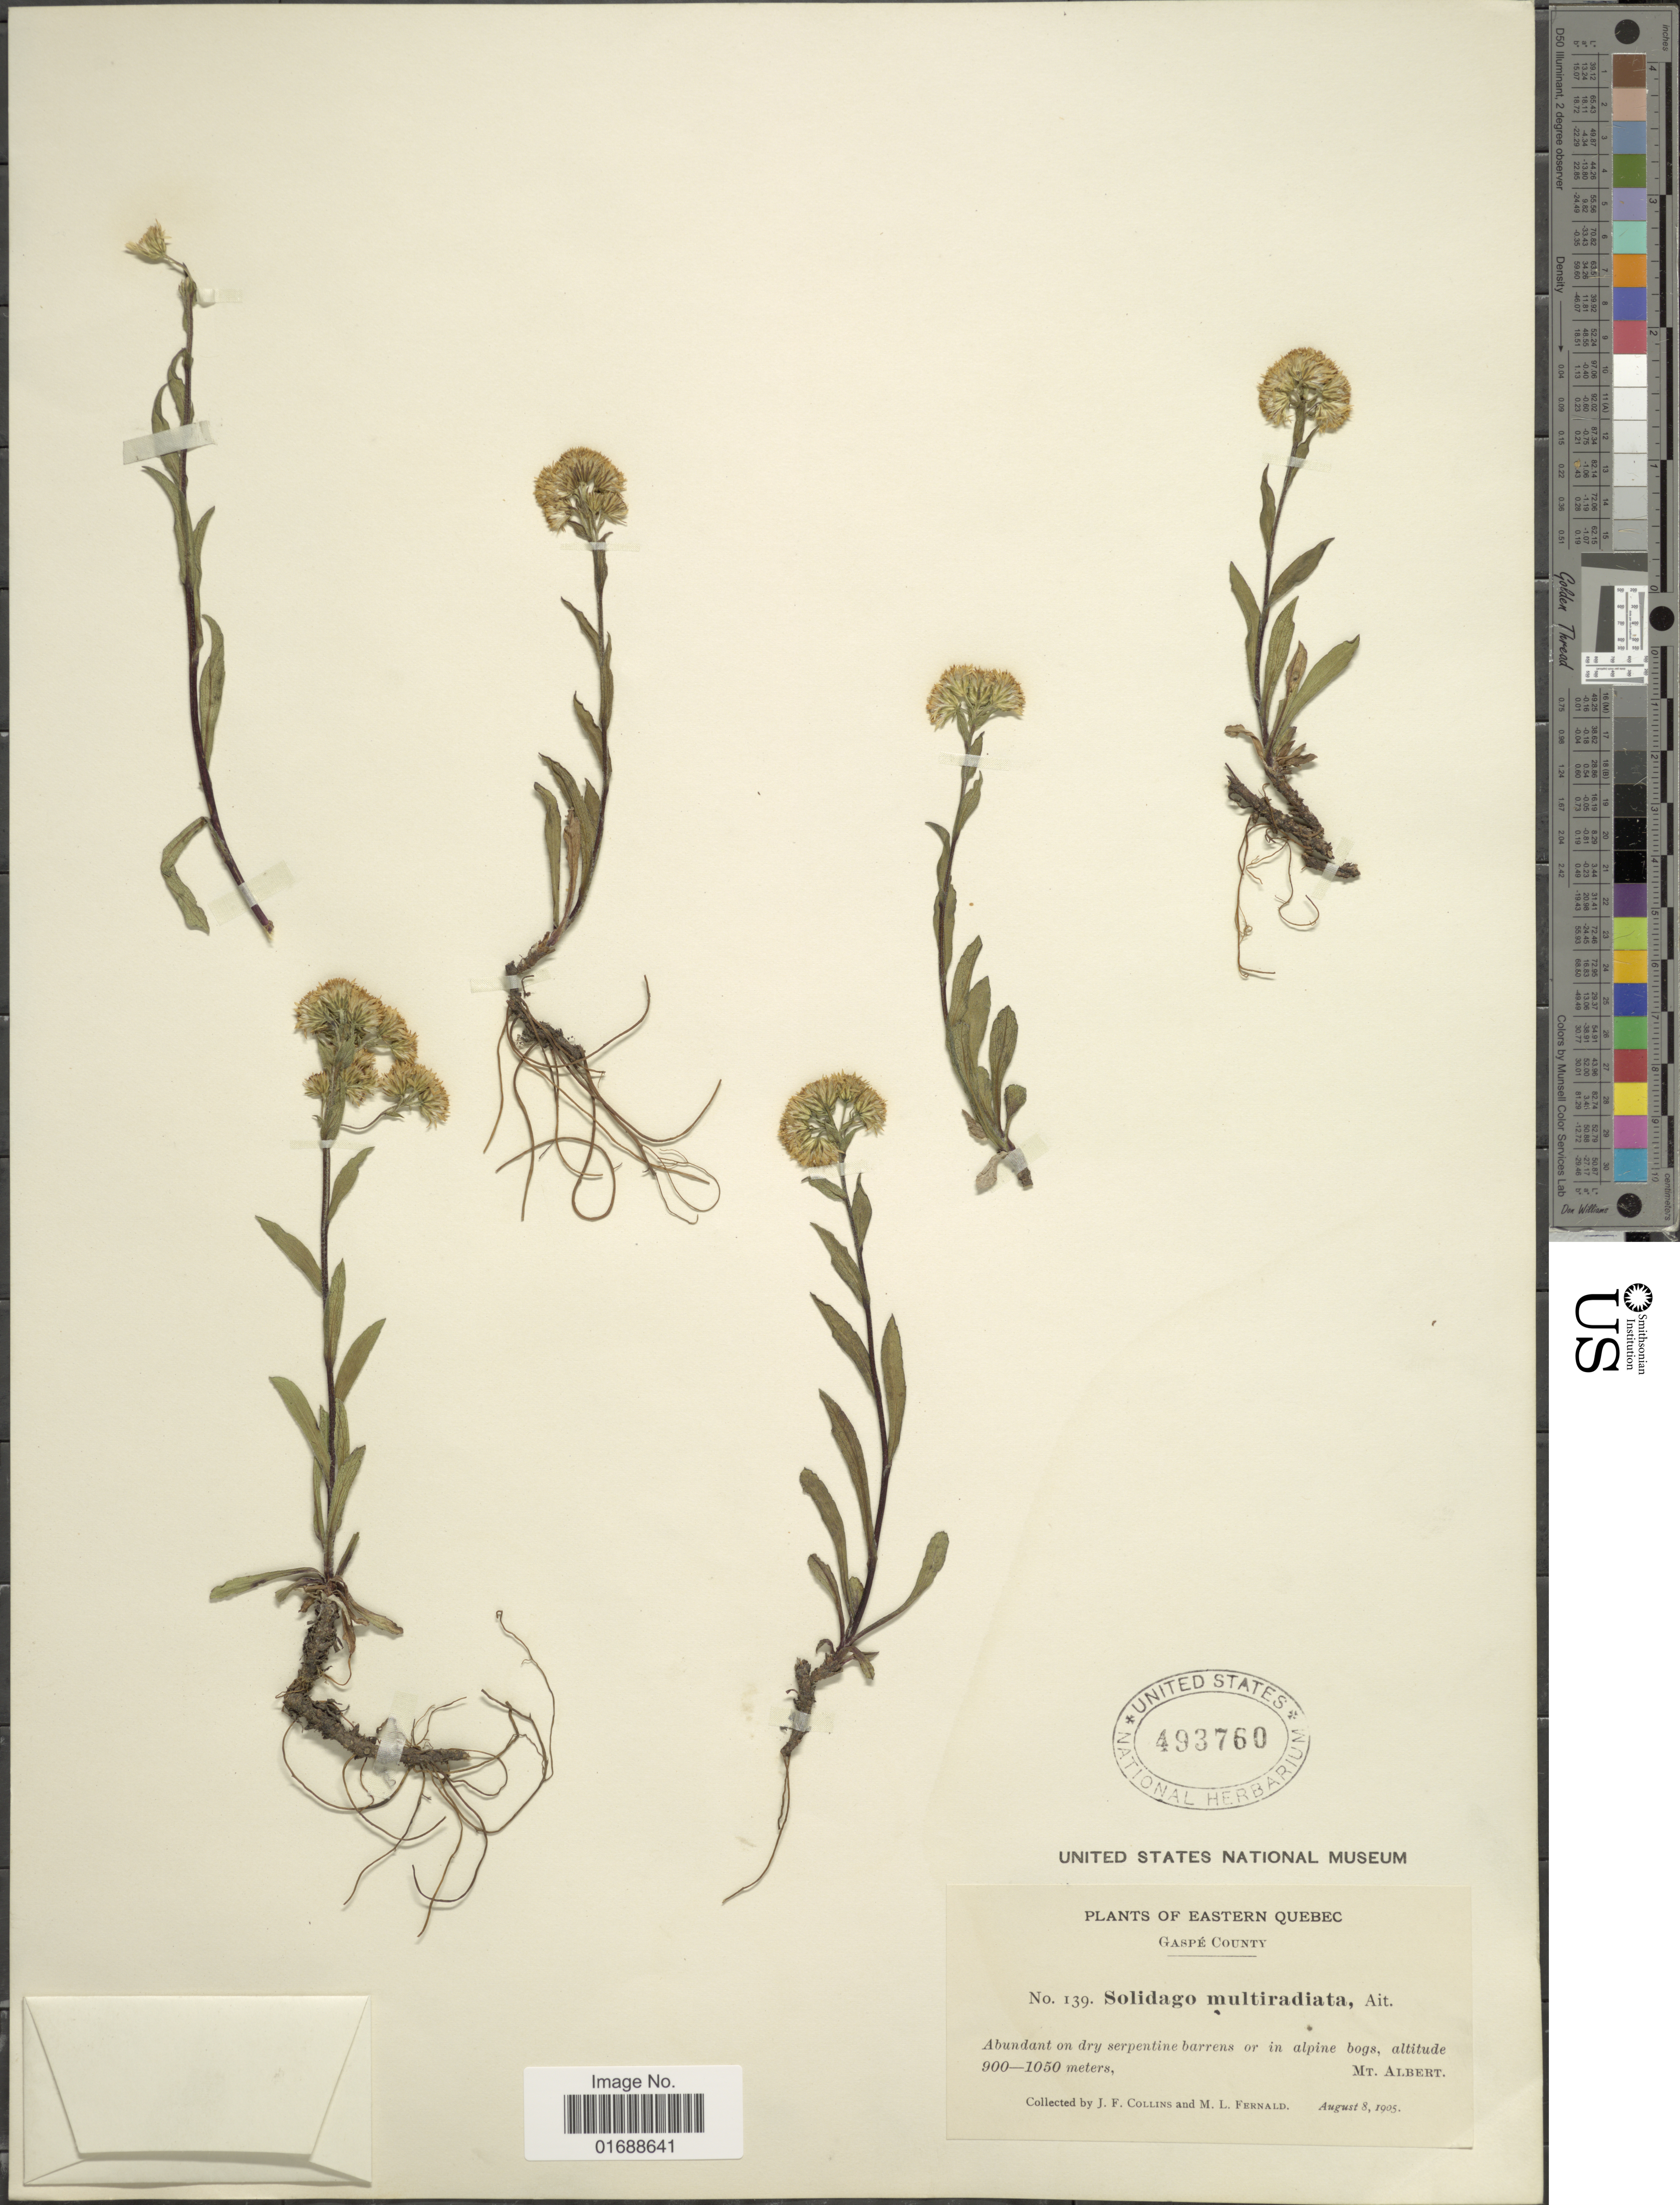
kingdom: Plantae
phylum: Tracheophyta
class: Magnoliopsida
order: Asterales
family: Asteraceae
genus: Solidago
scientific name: Solidago multiradiata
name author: Aiton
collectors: J. Collins & M. L. Fernald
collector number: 139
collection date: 1905-08-08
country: Canada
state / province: Quebec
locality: Eastern Quebec, Gaspe County, Mt. Albert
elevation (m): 900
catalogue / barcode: US 493760